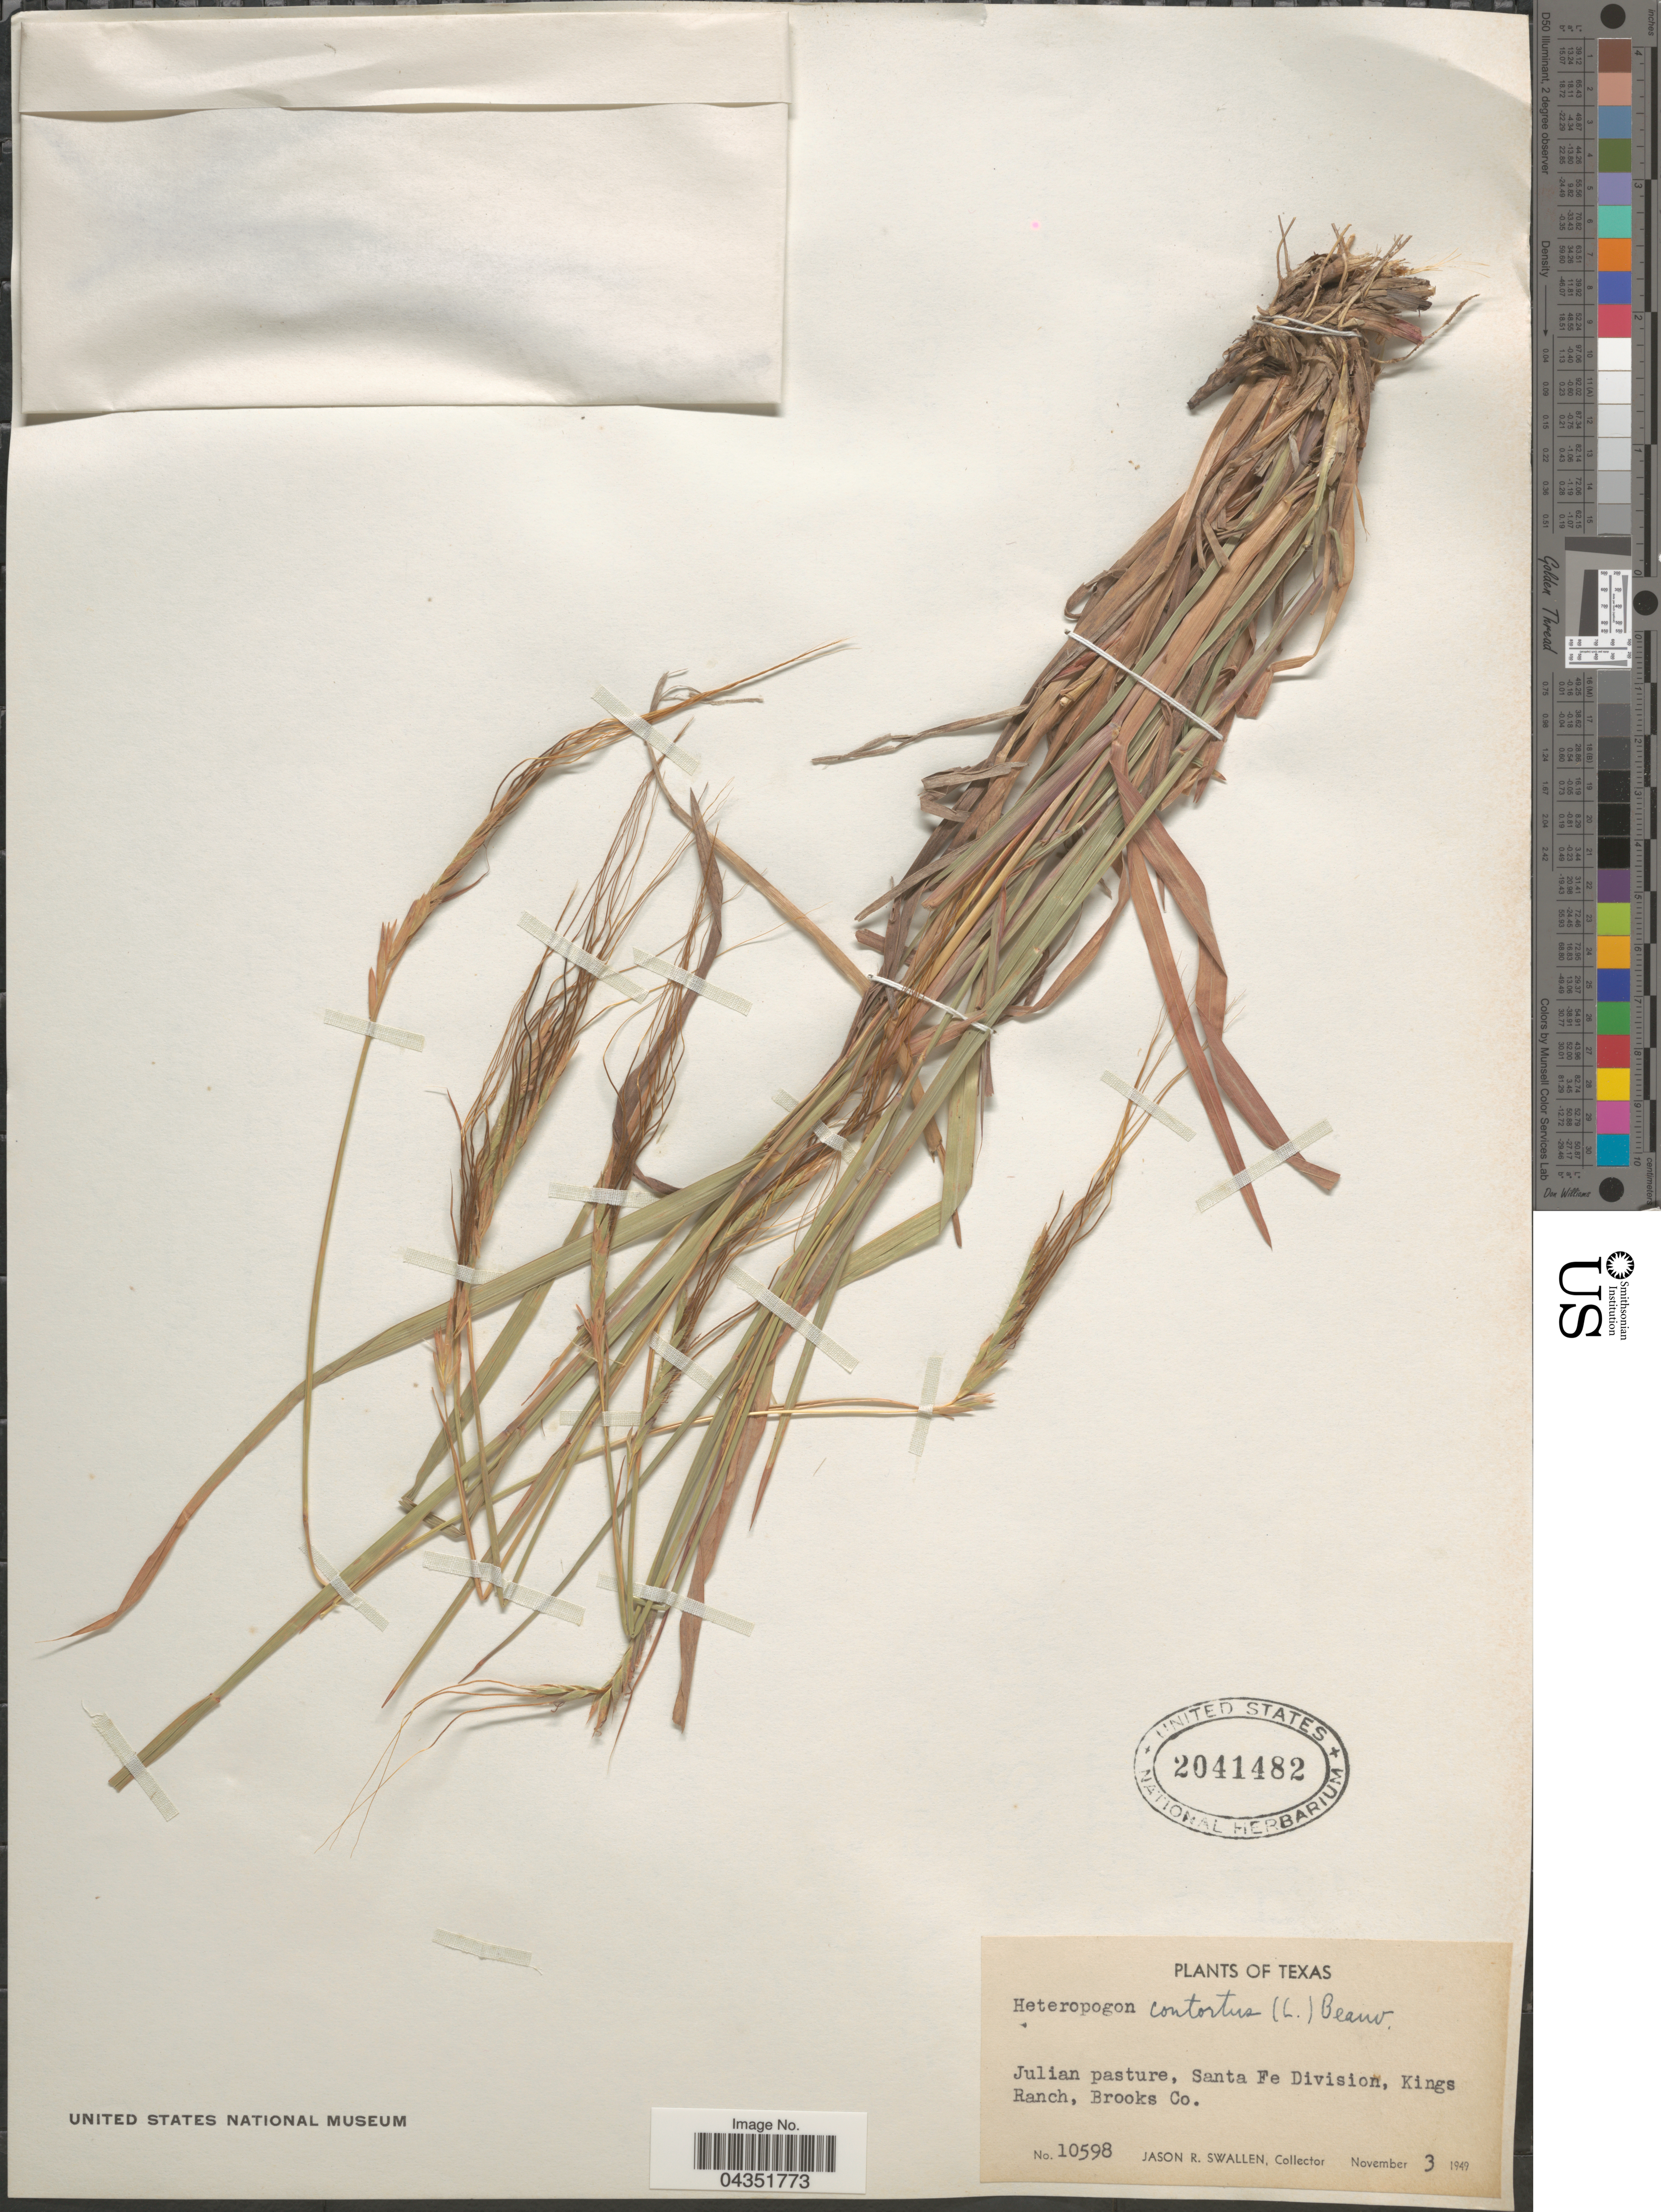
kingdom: Plantae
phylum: Tracheophyta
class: Liliopsida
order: Poales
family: Poaceae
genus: Heteropogon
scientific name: Heteropogon contortus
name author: (L.) P. Beauv. ex Roem. & Schult.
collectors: J. R. Swallen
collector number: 10598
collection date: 1949-11-03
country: United States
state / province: Texas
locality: Julian pasture, Santa Fe Division, Kings Ranch, Brooks Co.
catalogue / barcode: US 2041482